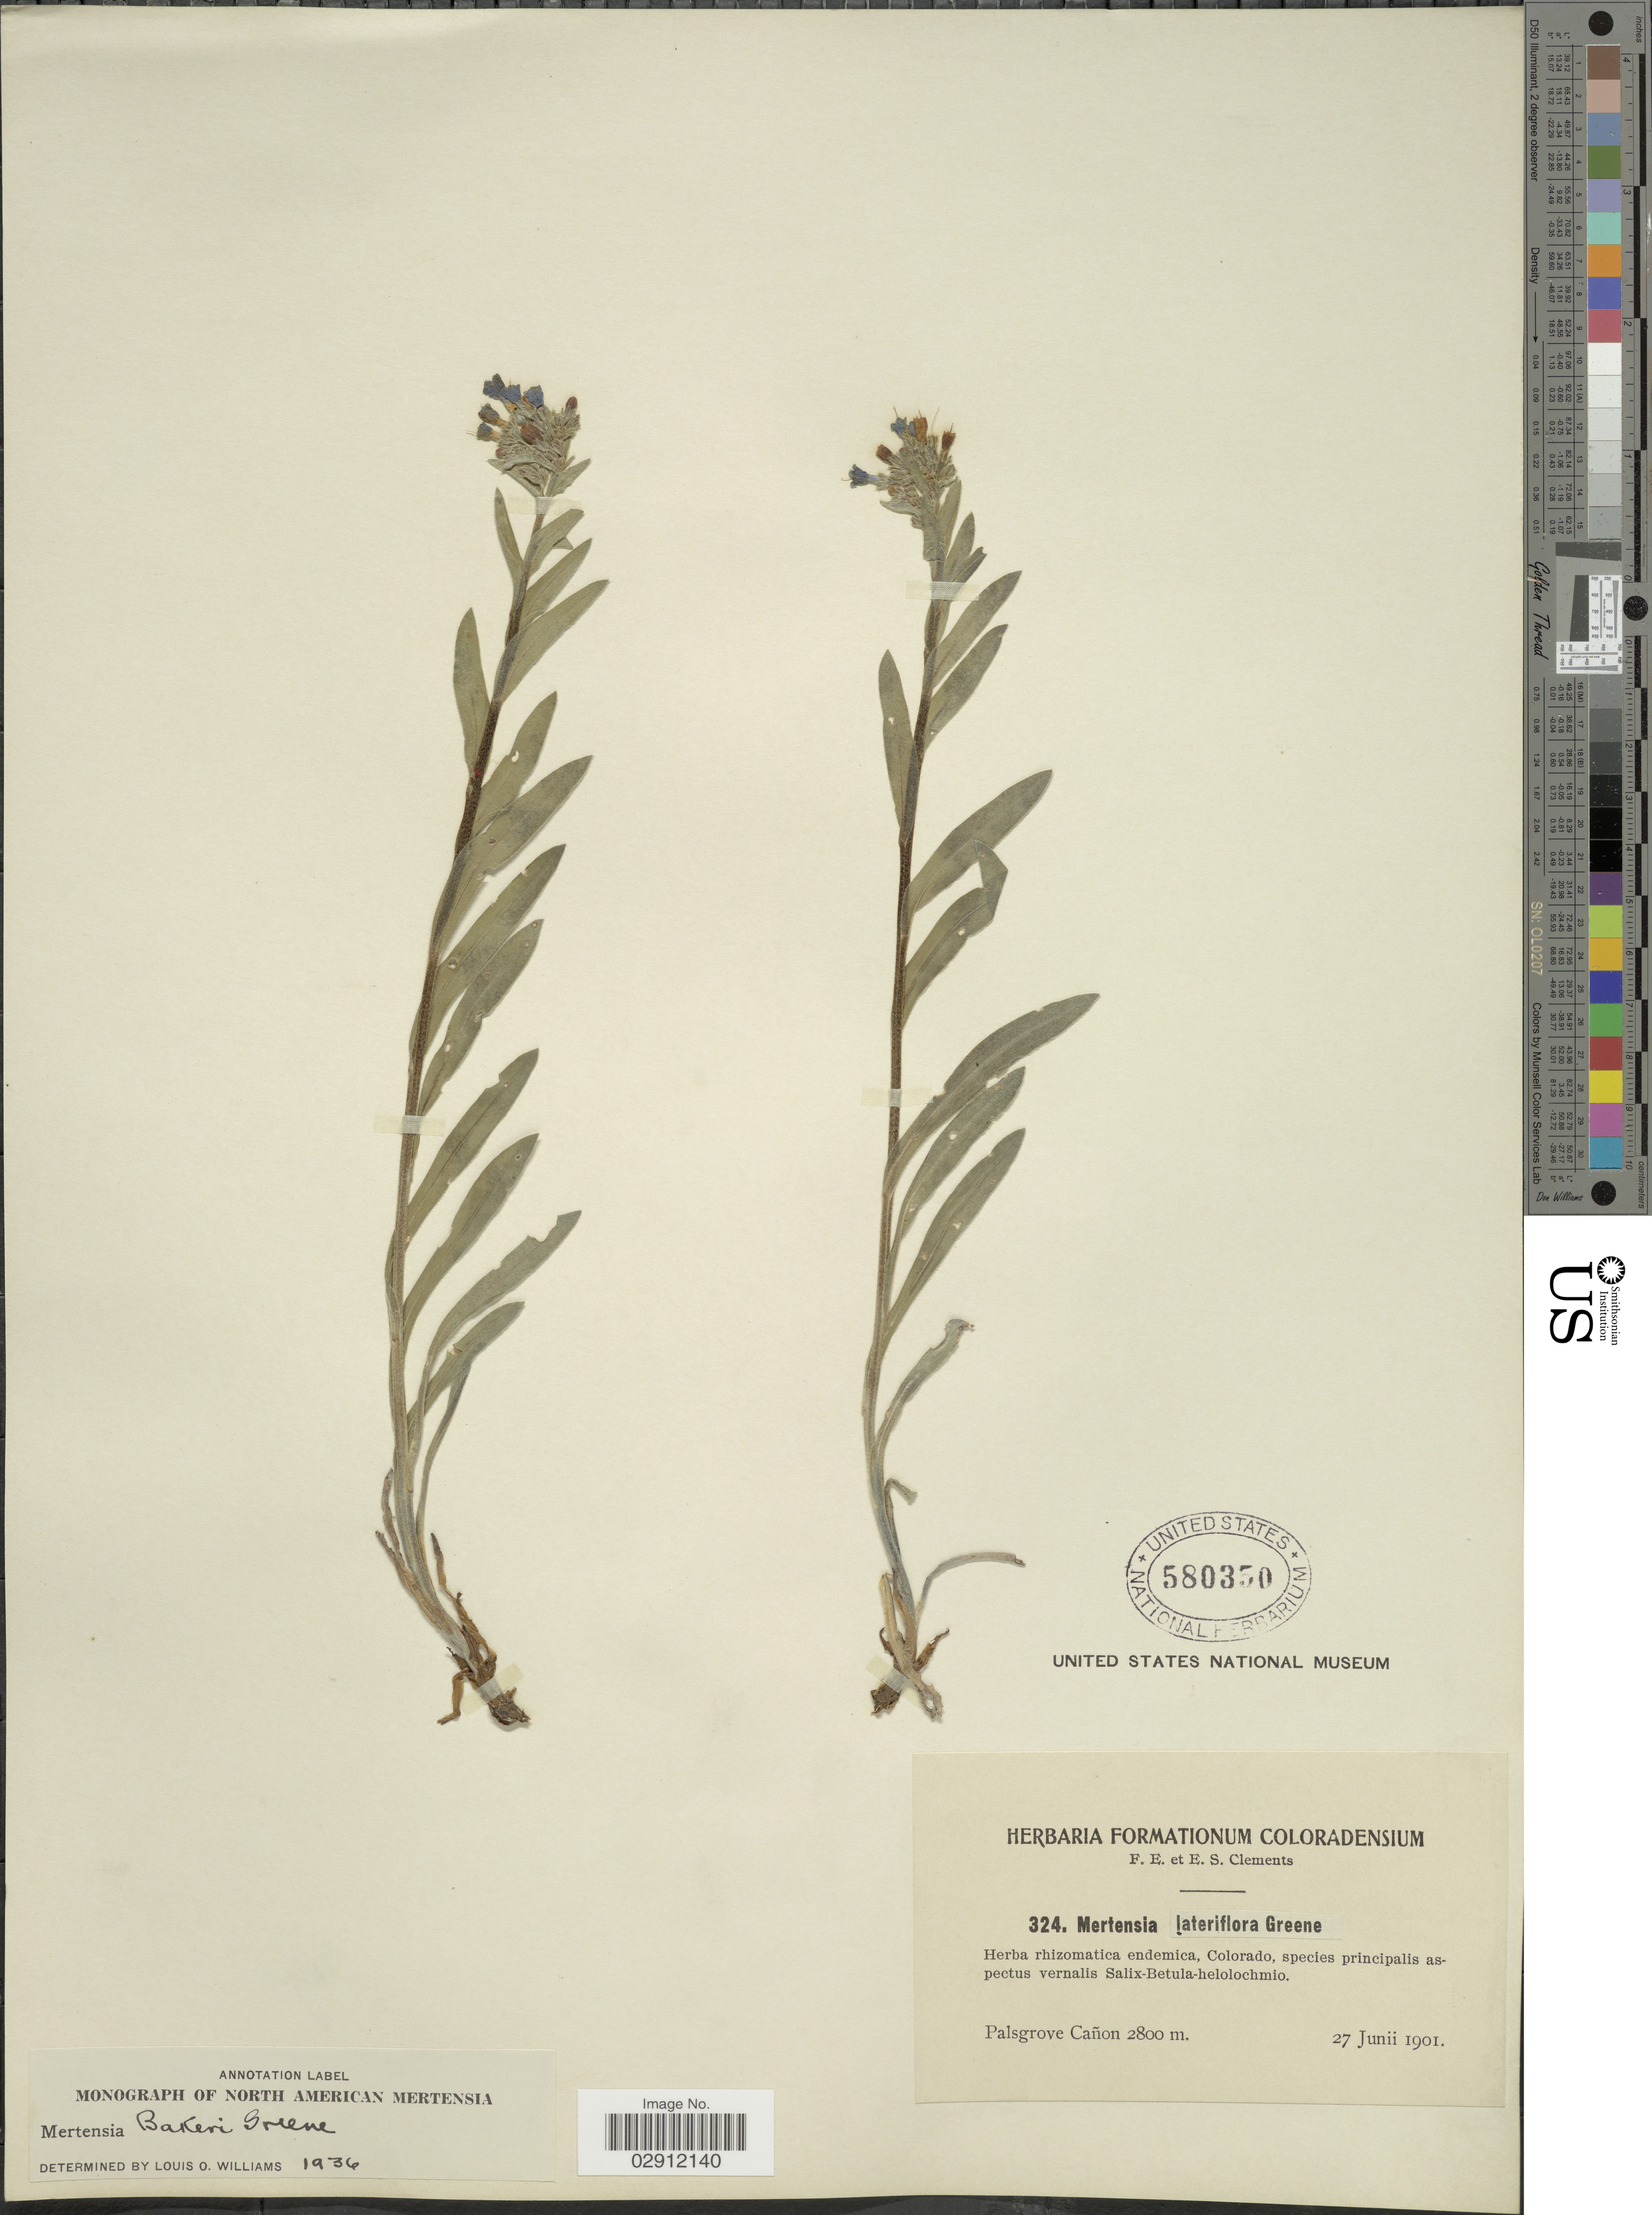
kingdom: Plantae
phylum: Tracheophyta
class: Magnoliopsida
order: Boraginales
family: Boraginaceae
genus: Mertensia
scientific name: Mertensia bakeri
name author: Greene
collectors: F. E. Clements & E. S. Clements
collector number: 324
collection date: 1901-06-27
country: United States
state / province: Colorado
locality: Palsgrove Cañon.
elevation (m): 2800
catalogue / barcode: US 580350